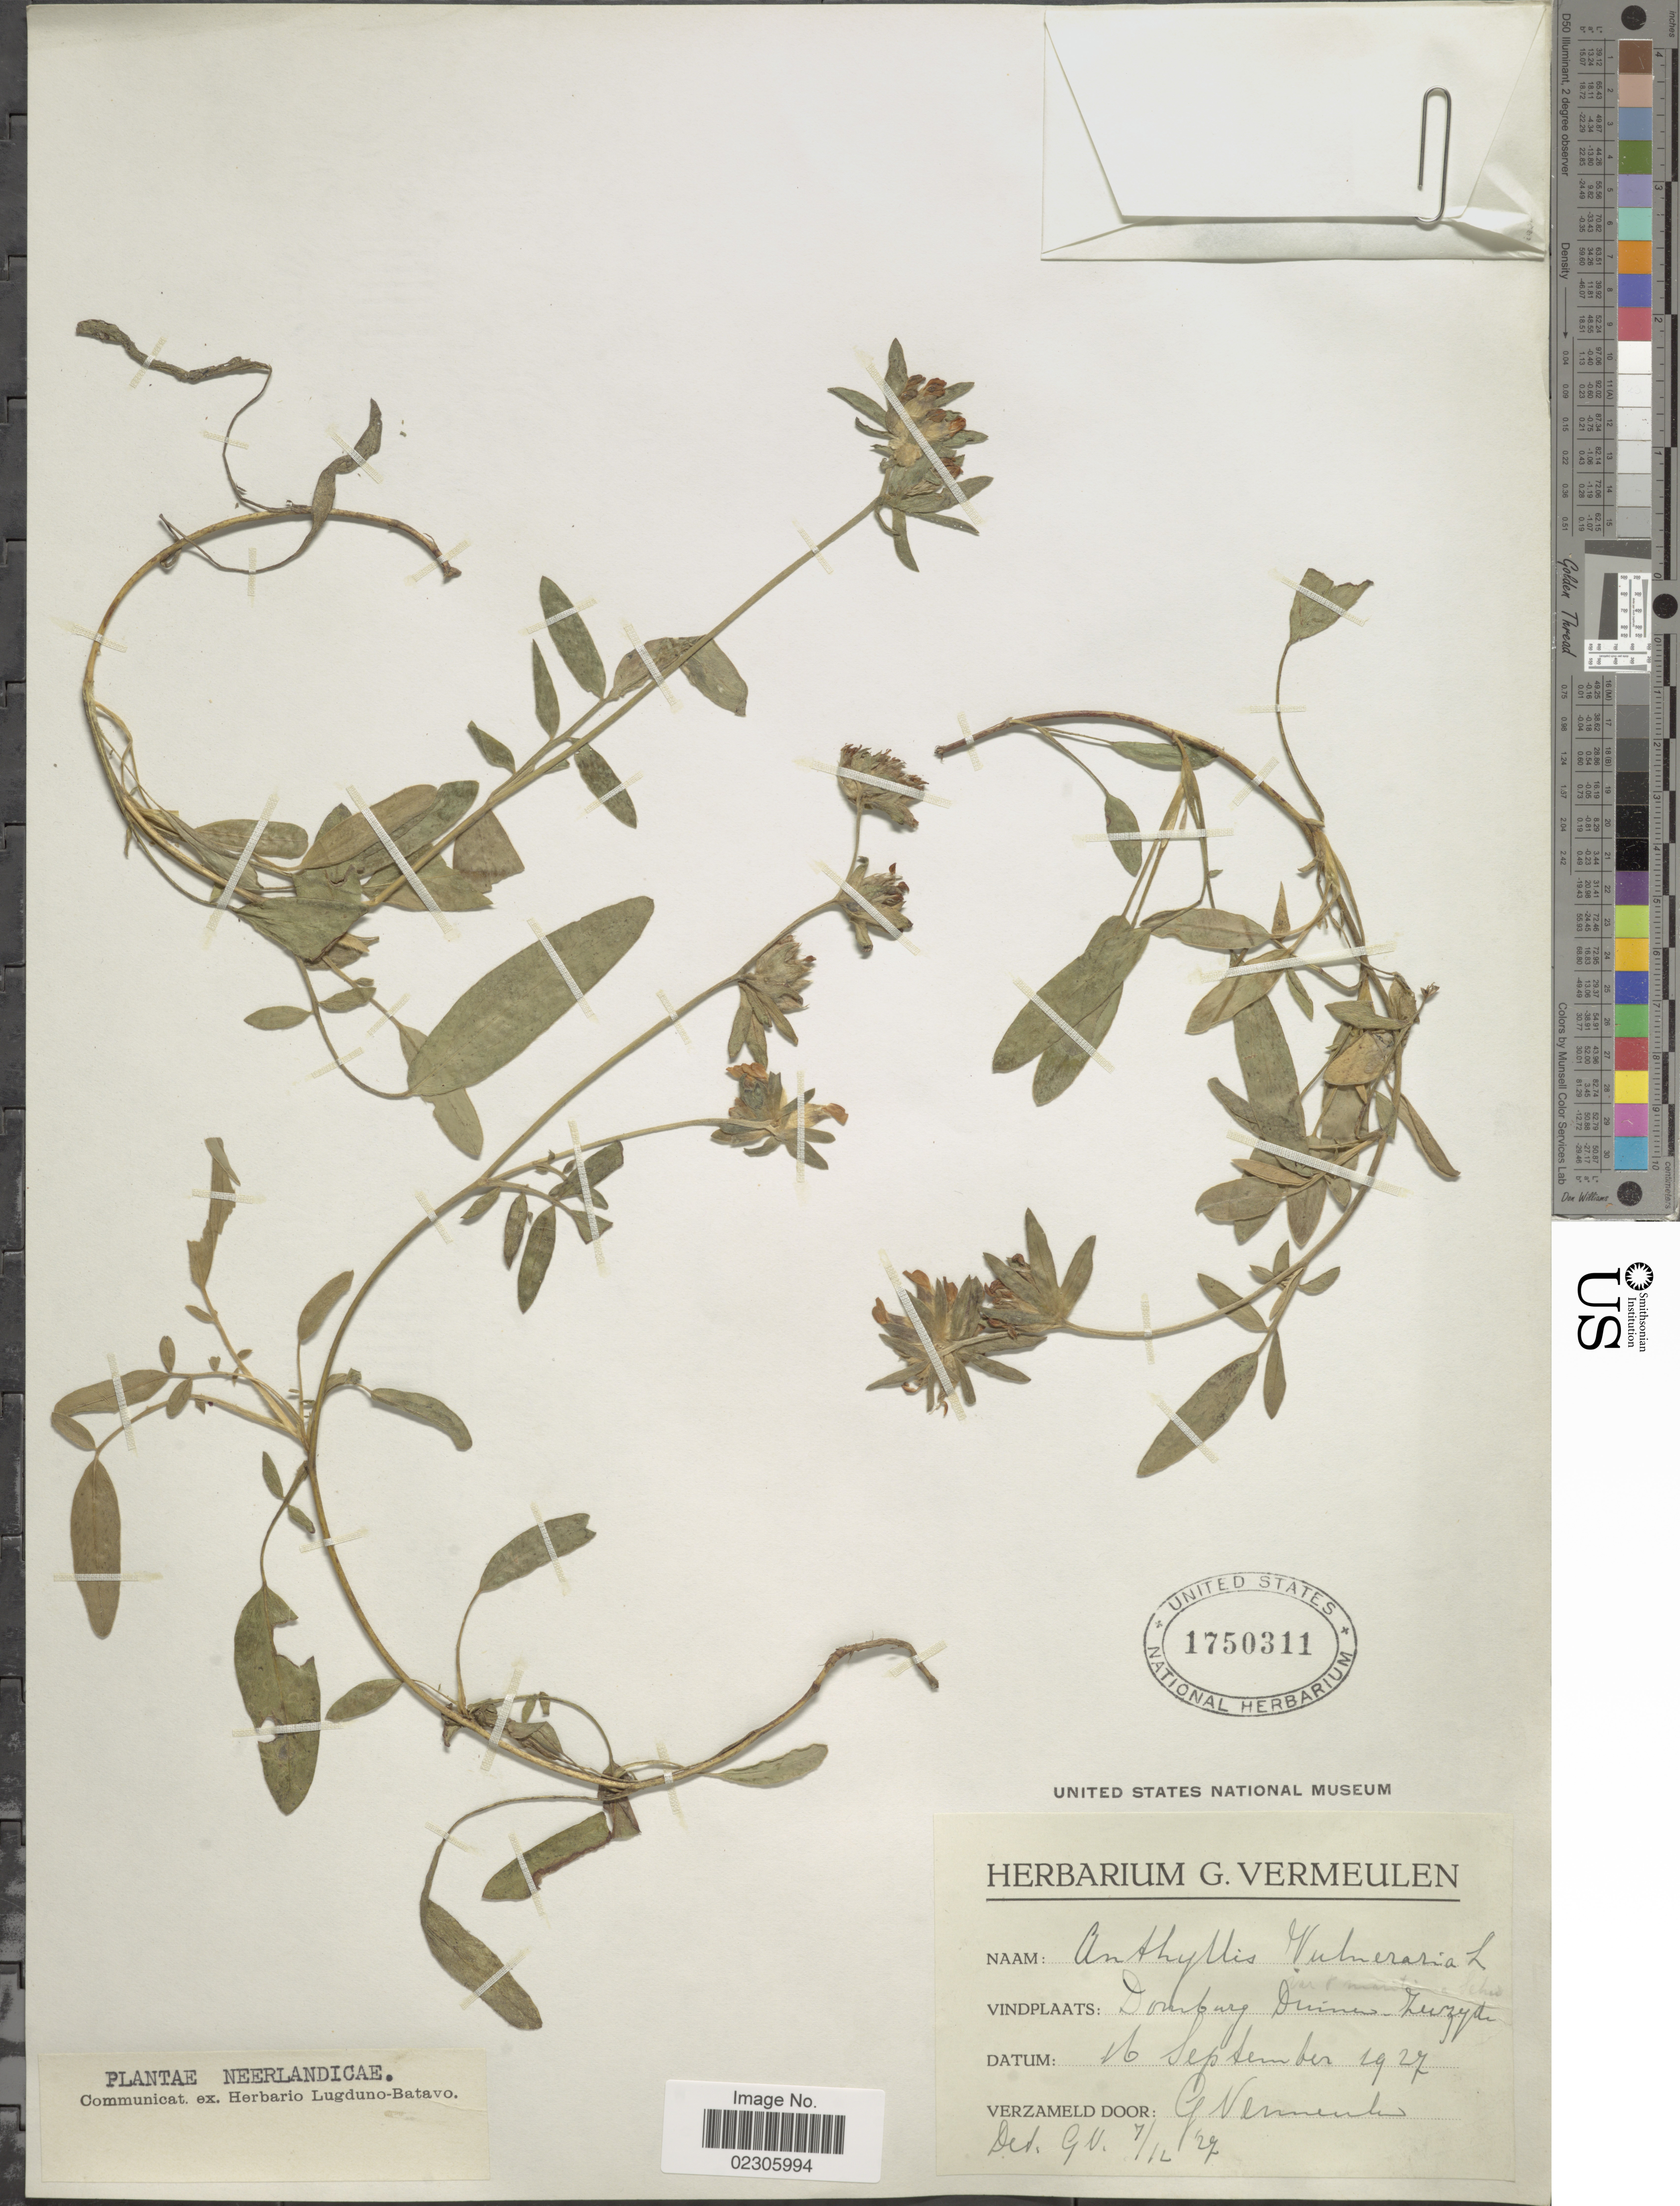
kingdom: Plantae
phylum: Tracheophyta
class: Magnoliopsida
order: Fabales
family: Fabaceae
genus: Anthyllis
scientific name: Anthyllis vulneraria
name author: L.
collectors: G. Vermeulen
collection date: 1927-09-16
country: Netherlands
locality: Domburg, Duinen-Zeezijde.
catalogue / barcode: US 1750311